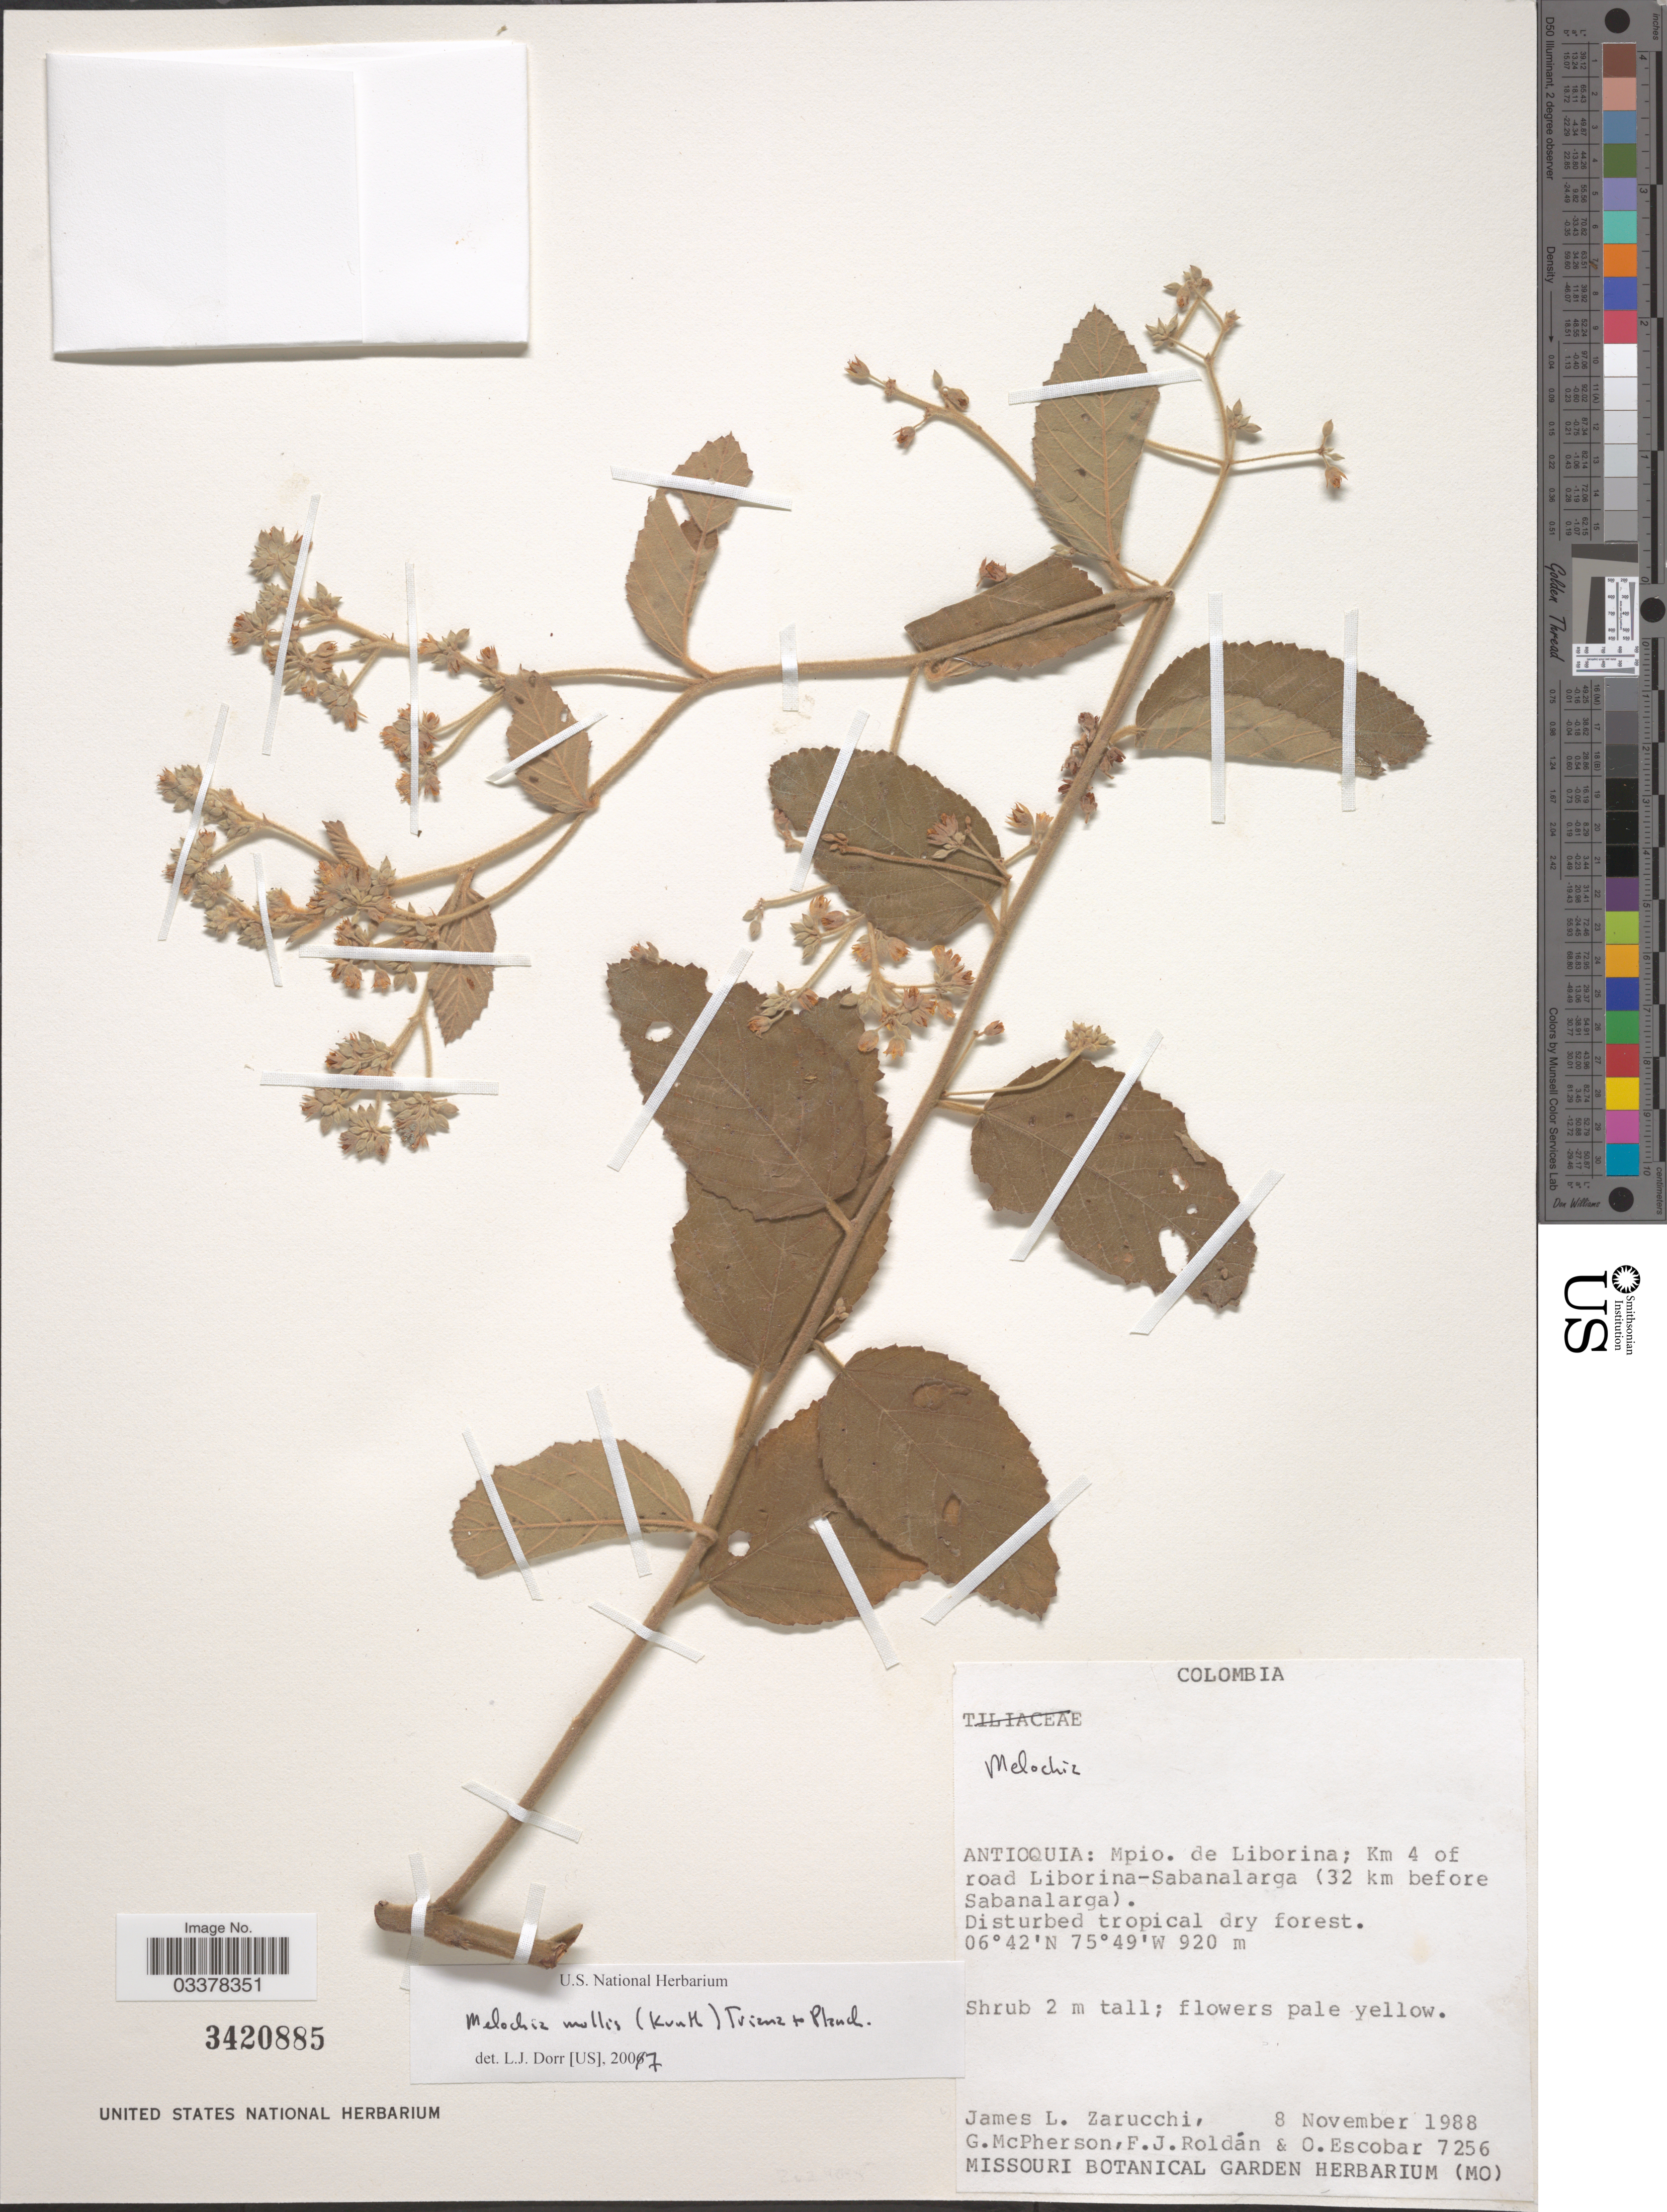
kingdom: Plantae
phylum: Tracheophyta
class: Magnoliopsida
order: Malvales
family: Malvaceae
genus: Melochia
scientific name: Melochia mollis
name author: (Kunth) Triana & Planch.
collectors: J. L. Zarucchi, G. McPherson, F. J. Roldán & O. Escobar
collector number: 7256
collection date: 1988-11-08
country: Colombia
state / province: Antioquia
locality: Mpio. de Liborina; Km 4 of road Liborina-Sabanalarga (32 km before Sabanalarga).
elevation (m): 920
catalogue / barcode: US 3420885